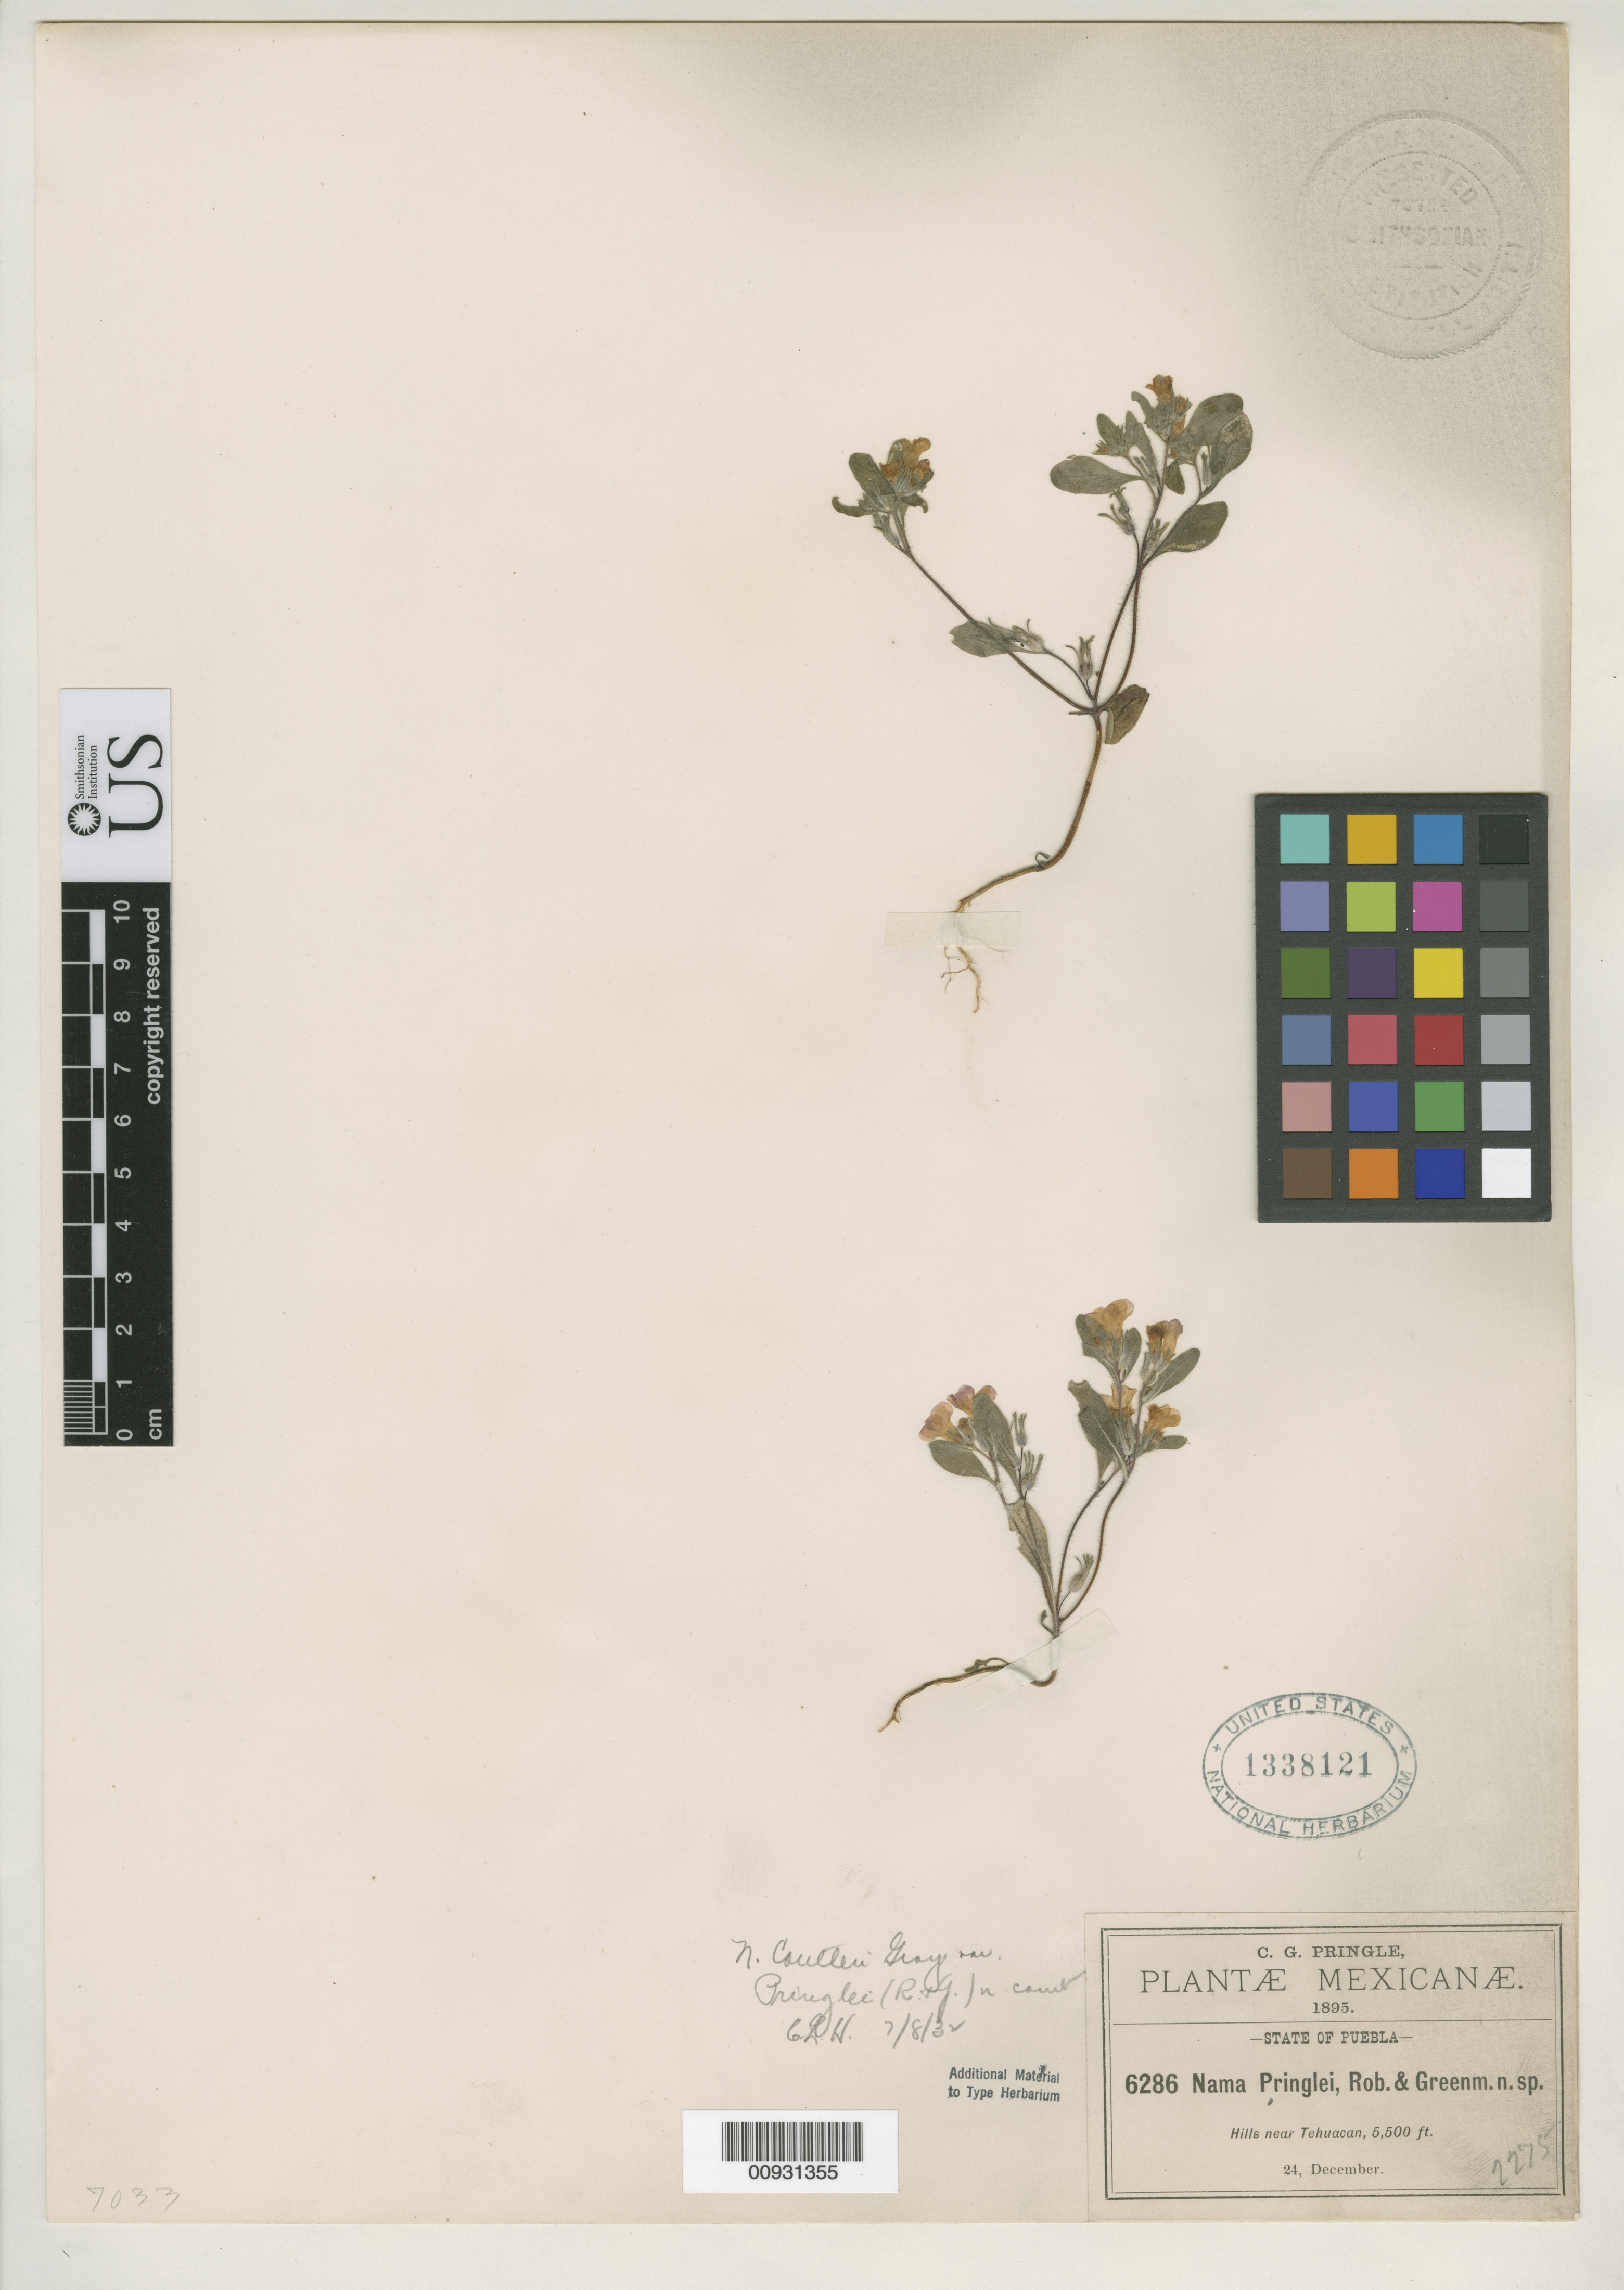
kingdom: Plantae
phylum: Tracheophyta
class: Magnoliopsida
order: Boraginales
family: Namaceae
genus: Nama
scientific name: Nama pringlei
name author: B.L. Rob. & Greenm.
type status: Isotype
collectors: C. G. Pringle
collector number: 6286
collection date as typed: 24 Dec 1895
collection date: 1895-12-24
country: Mexico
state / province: Puebla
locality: Hills near Tehuacán.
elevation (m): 1676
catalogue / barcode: US 1338121